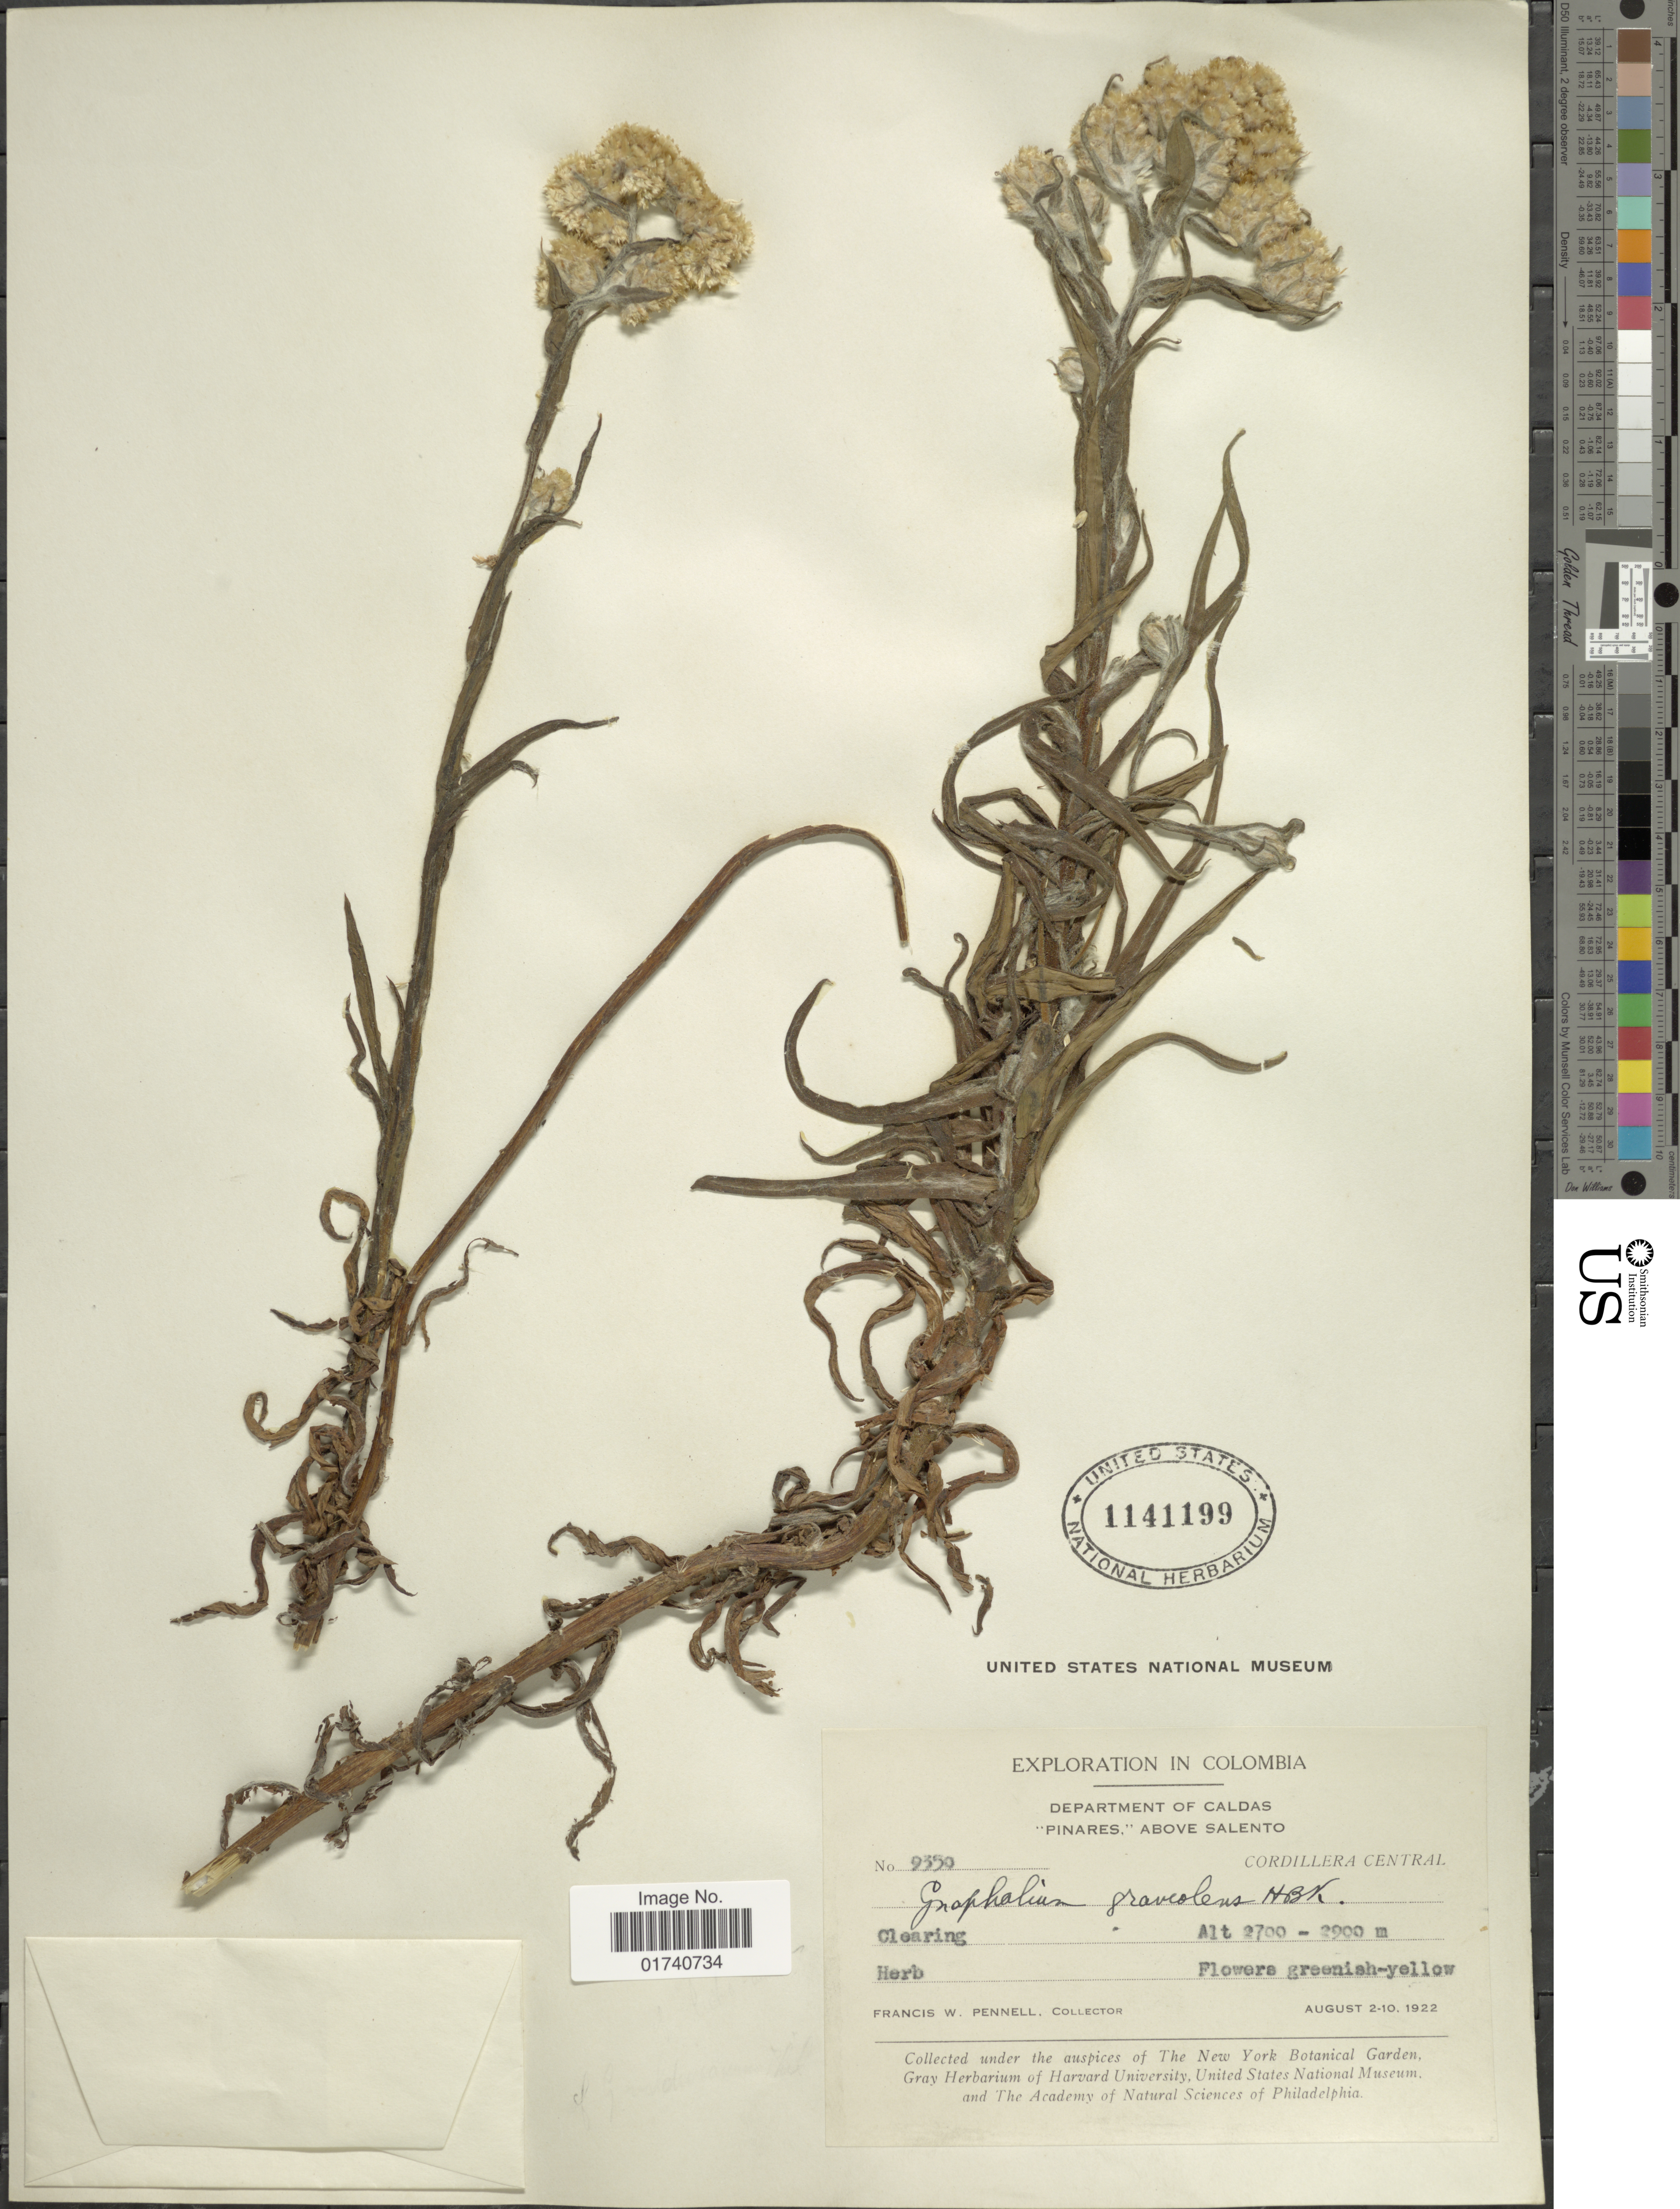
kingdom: Plantae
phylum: Tracheophyta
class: Magnoliopsida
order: Asterales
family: Asteraceae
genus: Pseudognaphalium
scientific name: Pseudognaphalium graveolens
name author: Anderb.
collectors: F. W. Pennell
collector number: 9350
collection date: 1922-08-02/1922-08-10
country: Colombia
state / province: Caldas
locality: Department of Caldas. 'Pinares,' above Salento. Cordillera Central.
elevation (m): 2700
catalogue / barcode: US 1141199